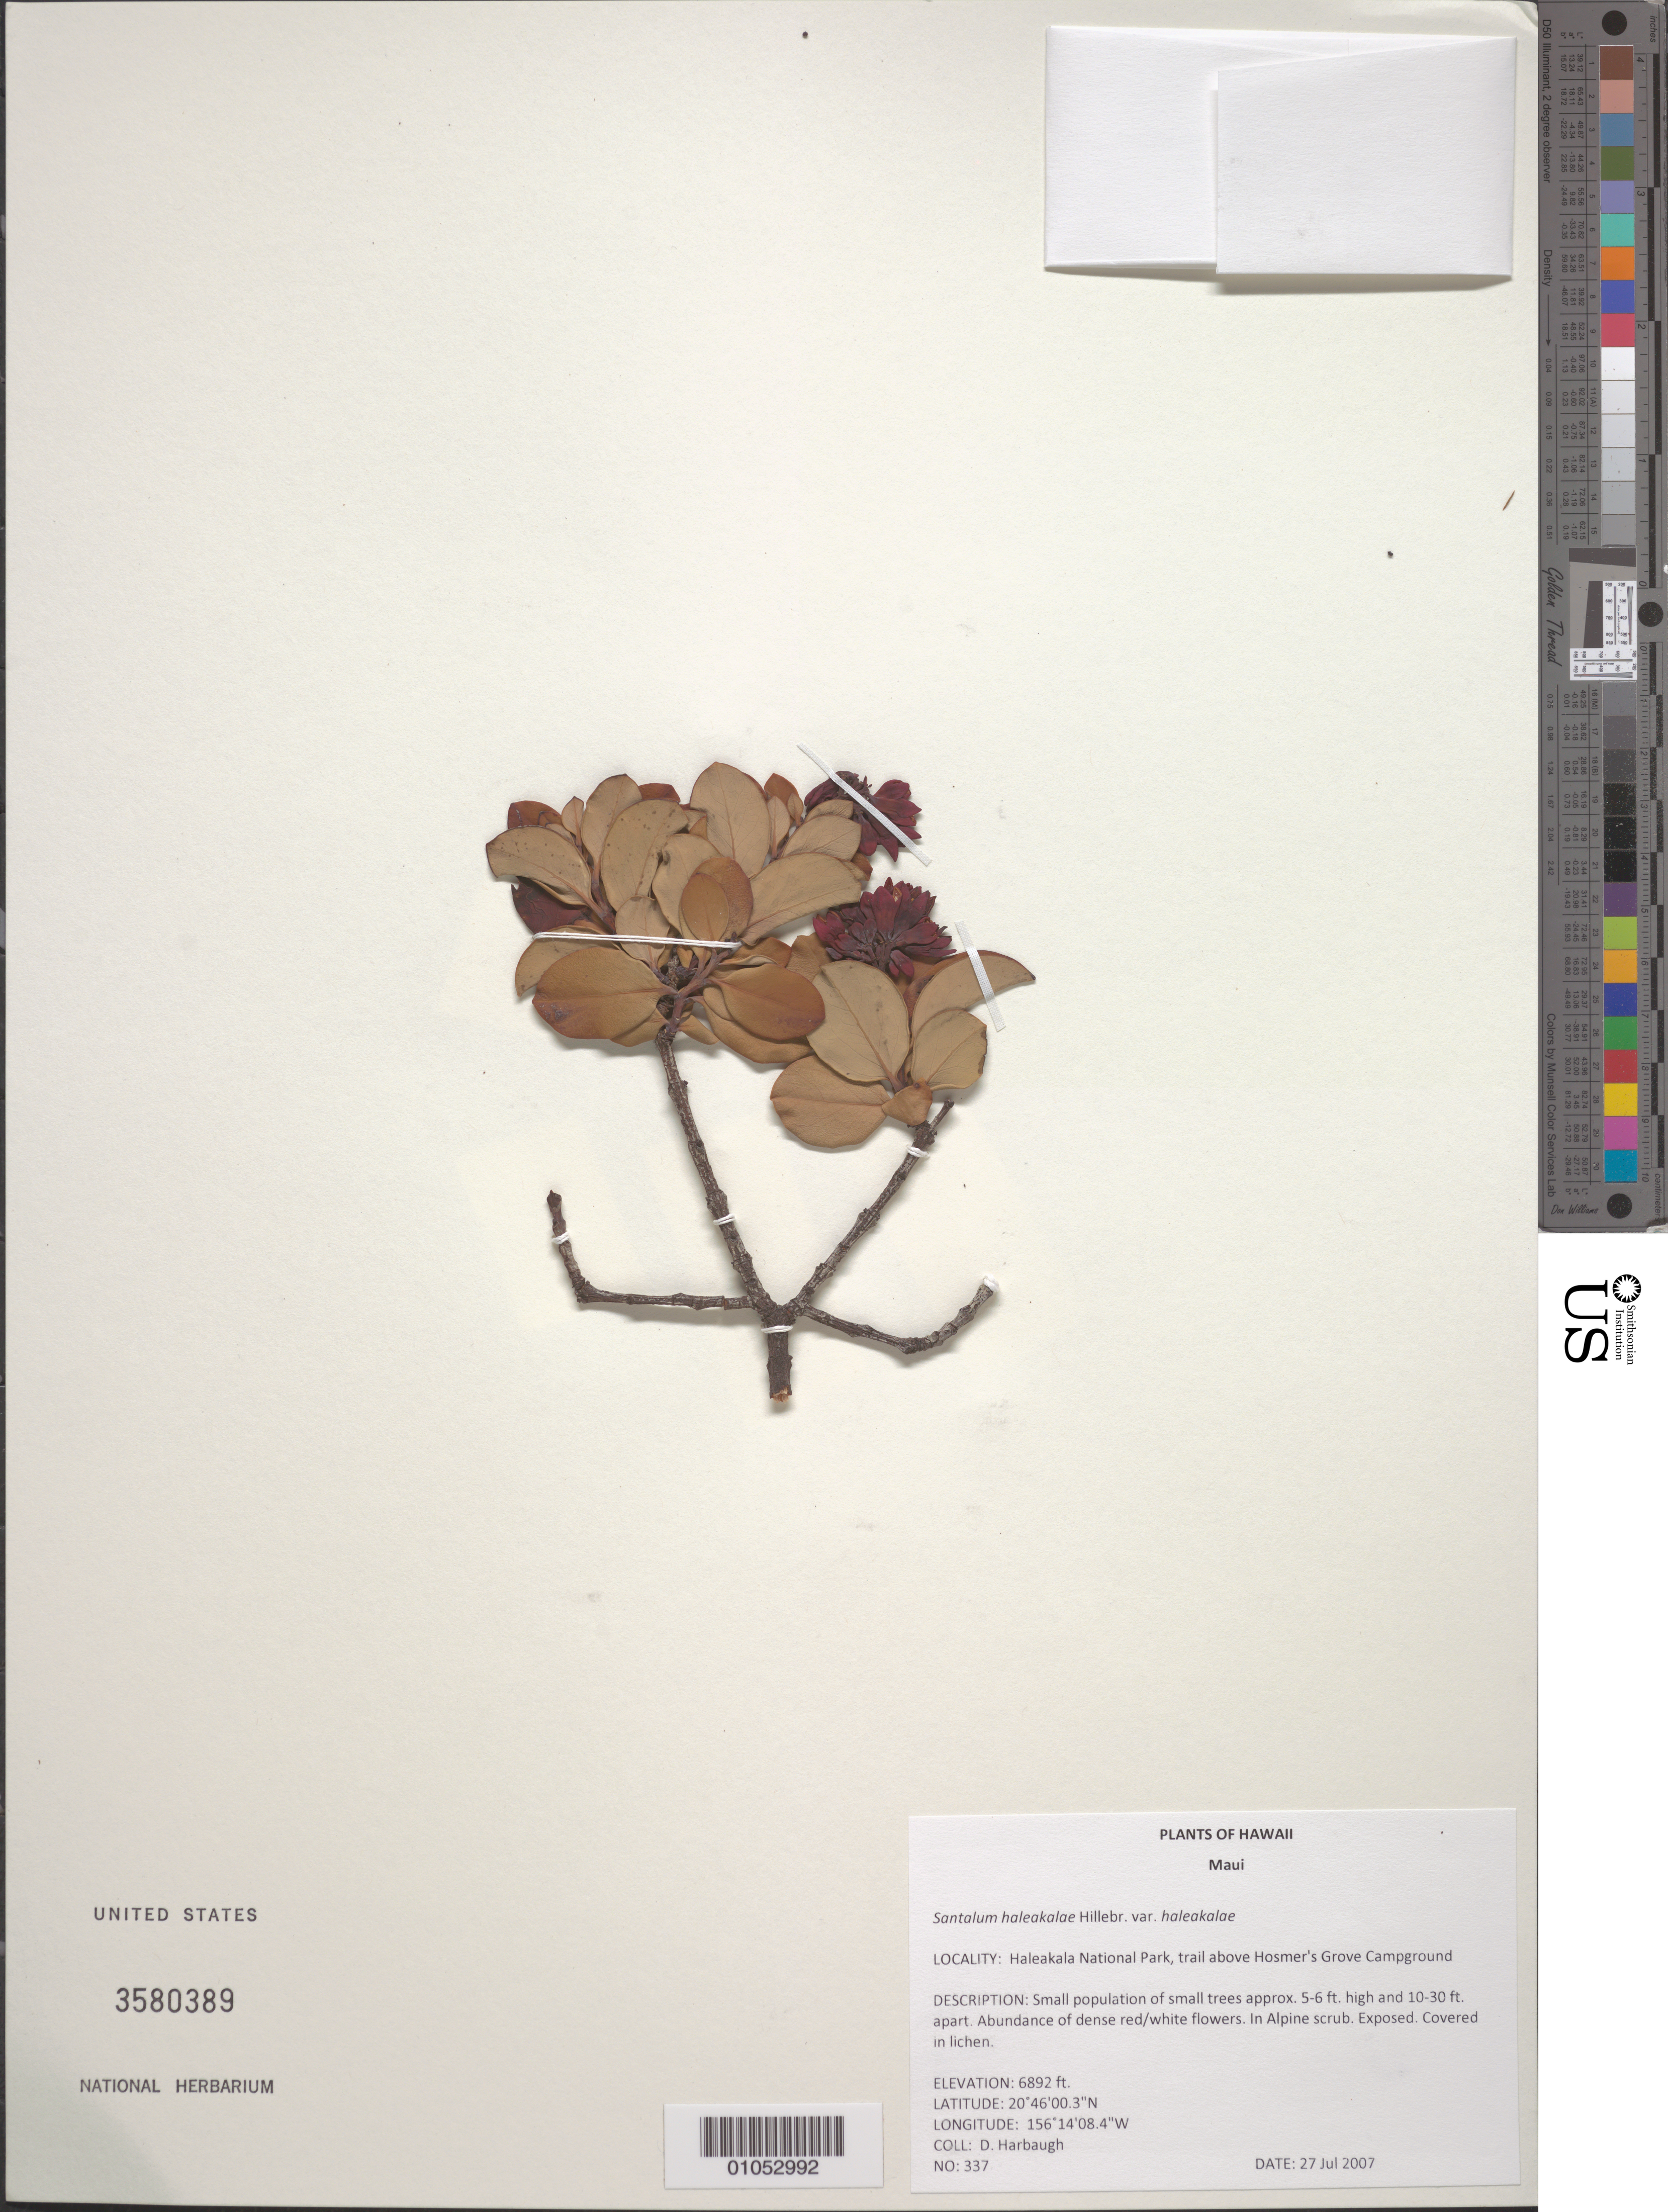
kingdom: Plantae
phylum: Tracheophyta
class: Magnoliopsida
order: Santalales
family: Santalaceae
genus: Santalum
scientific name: Santalum haleakalae var. haleakalae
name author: Hillebr.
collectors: D. Harbaugh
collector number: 337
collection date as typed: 27 Jul 2007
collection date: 2007-07-27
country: United States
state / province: Hawaii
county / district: Maui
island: Maui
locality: Haleakala National Park, trail above Hosmer's Grove Campground.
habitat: Alpine scrub.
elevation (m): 2101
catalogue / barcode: US 3580389